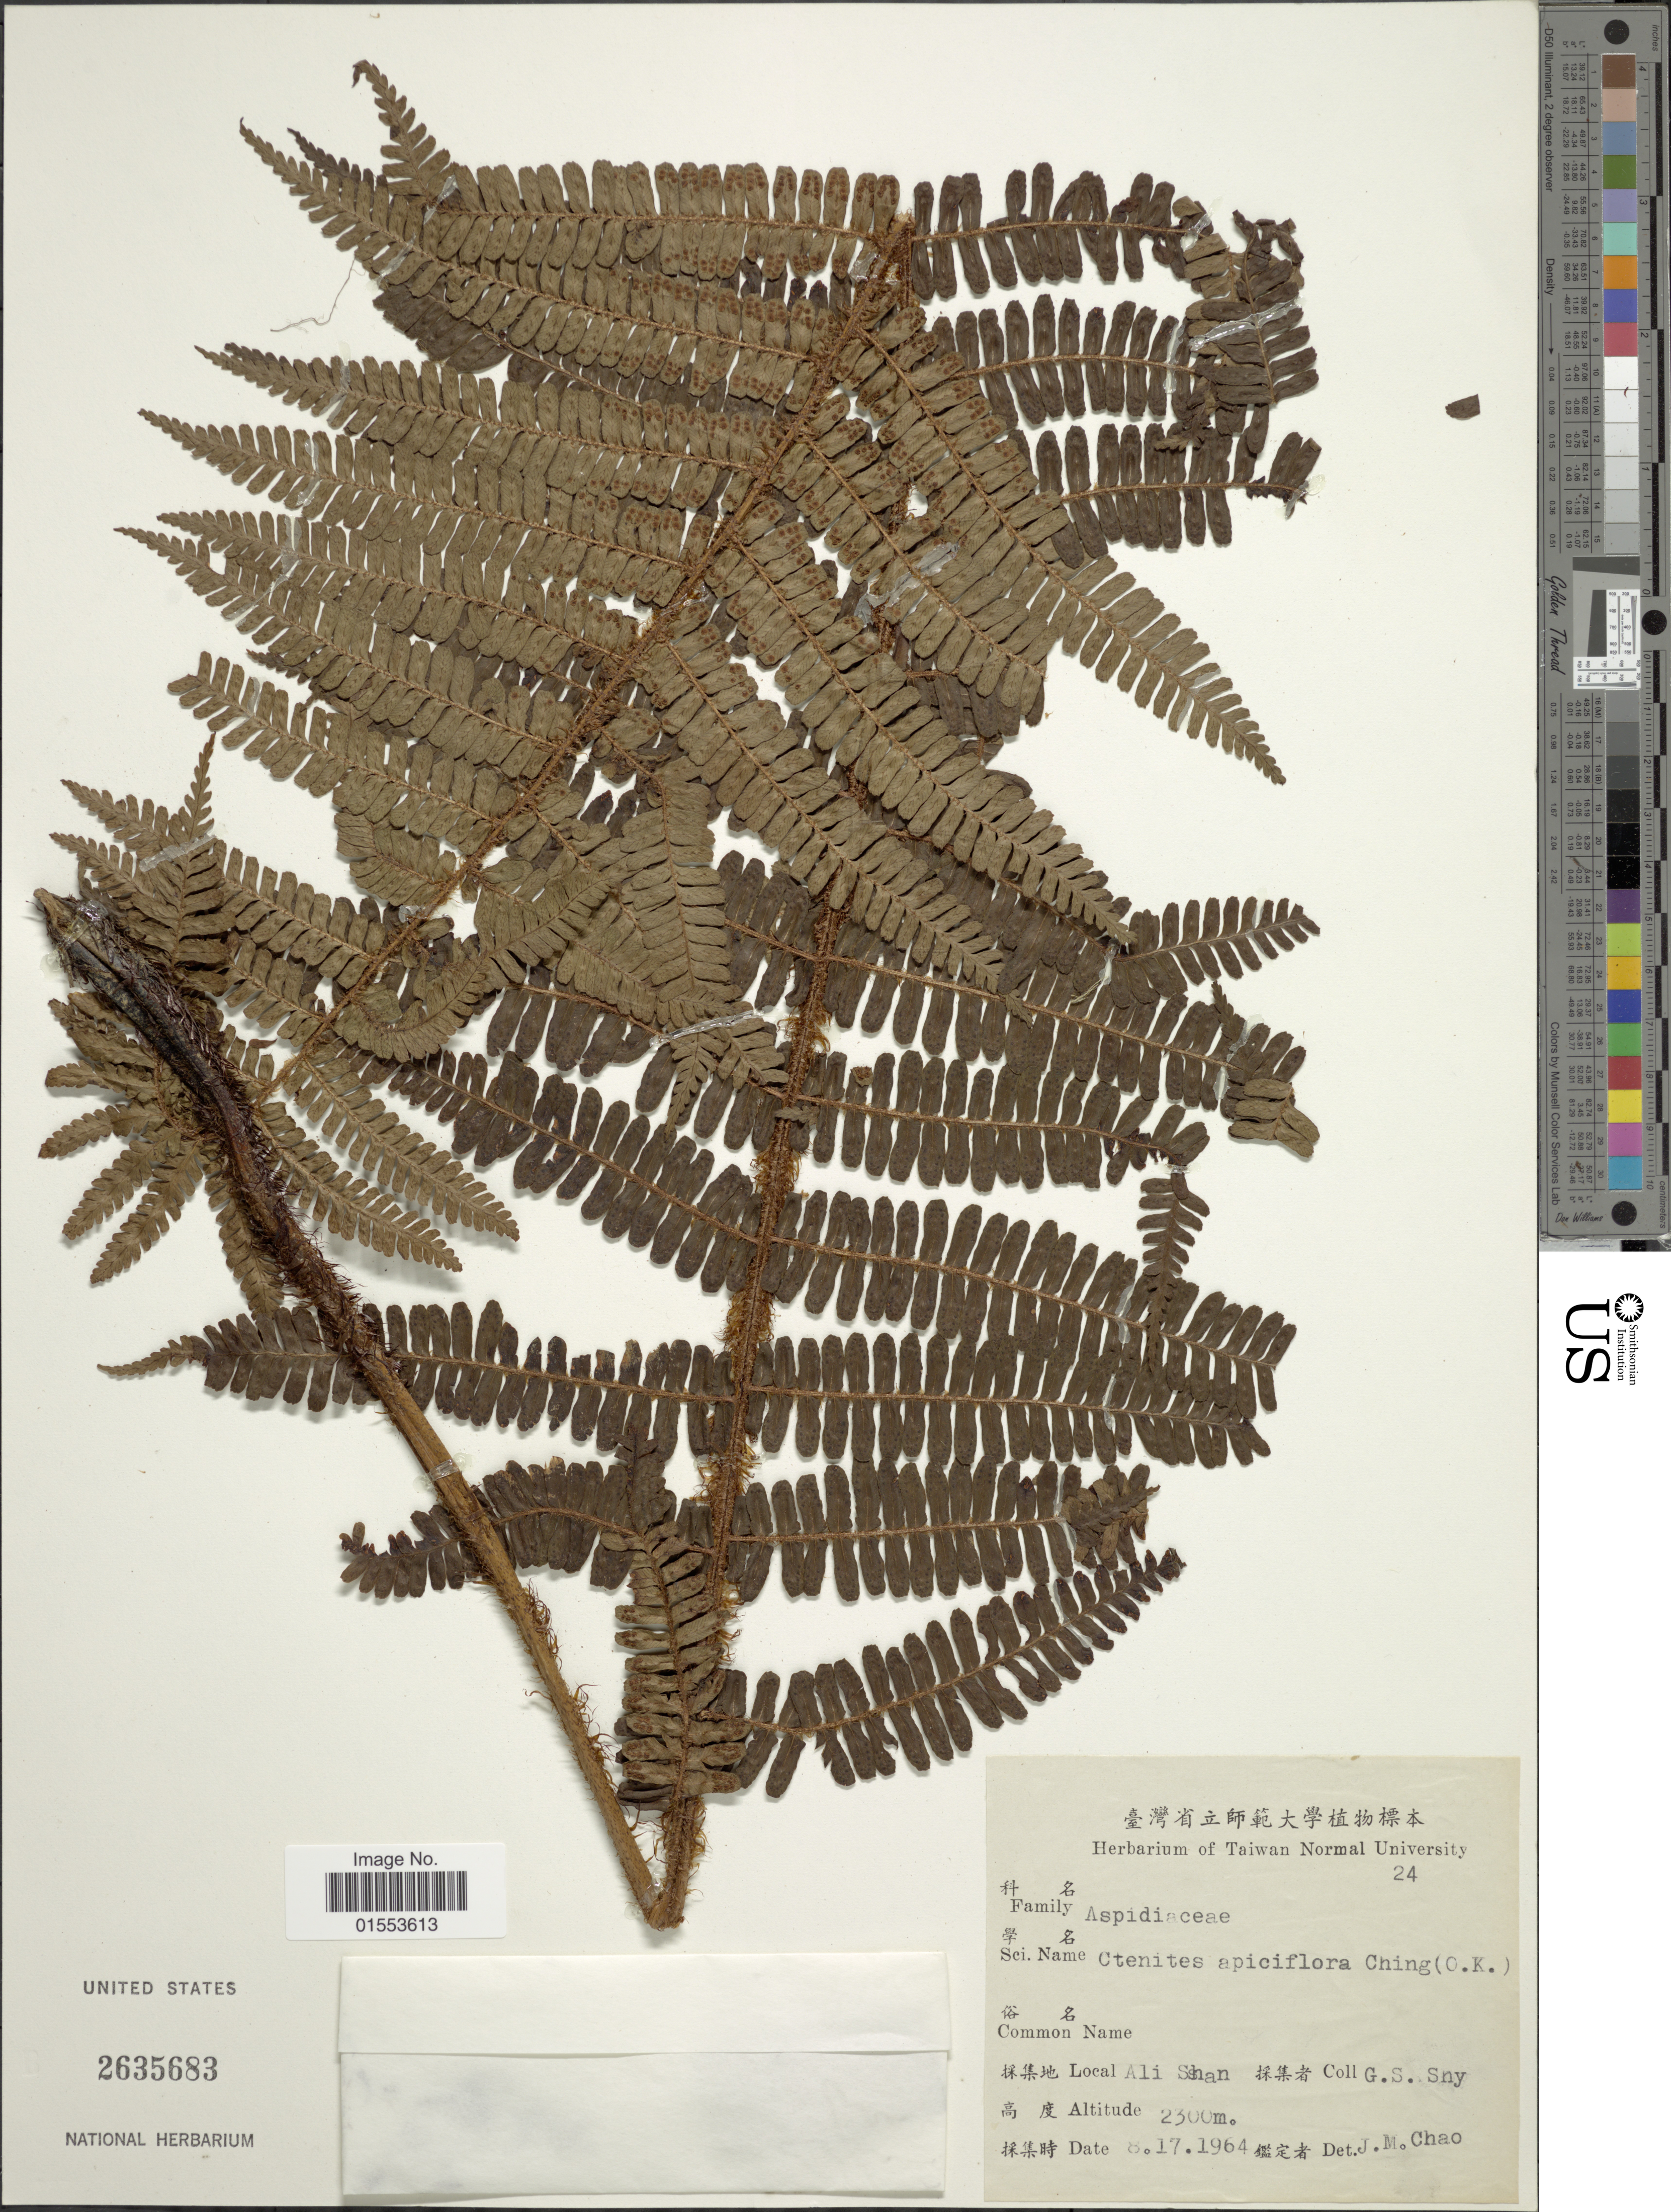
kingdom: Plantae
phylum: Tracheophyta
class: Polypodiopsida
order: Polypodiales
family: Dryopteridaceae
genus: Dryopteris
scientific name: Dryopteris apiciflora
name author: (Wall. ex Mett.) Kuntze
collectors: G. Shy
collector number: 24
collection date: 1964-08-17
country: Taiwan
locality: Ali Shan.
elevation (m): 2300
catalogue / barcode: US 2635683